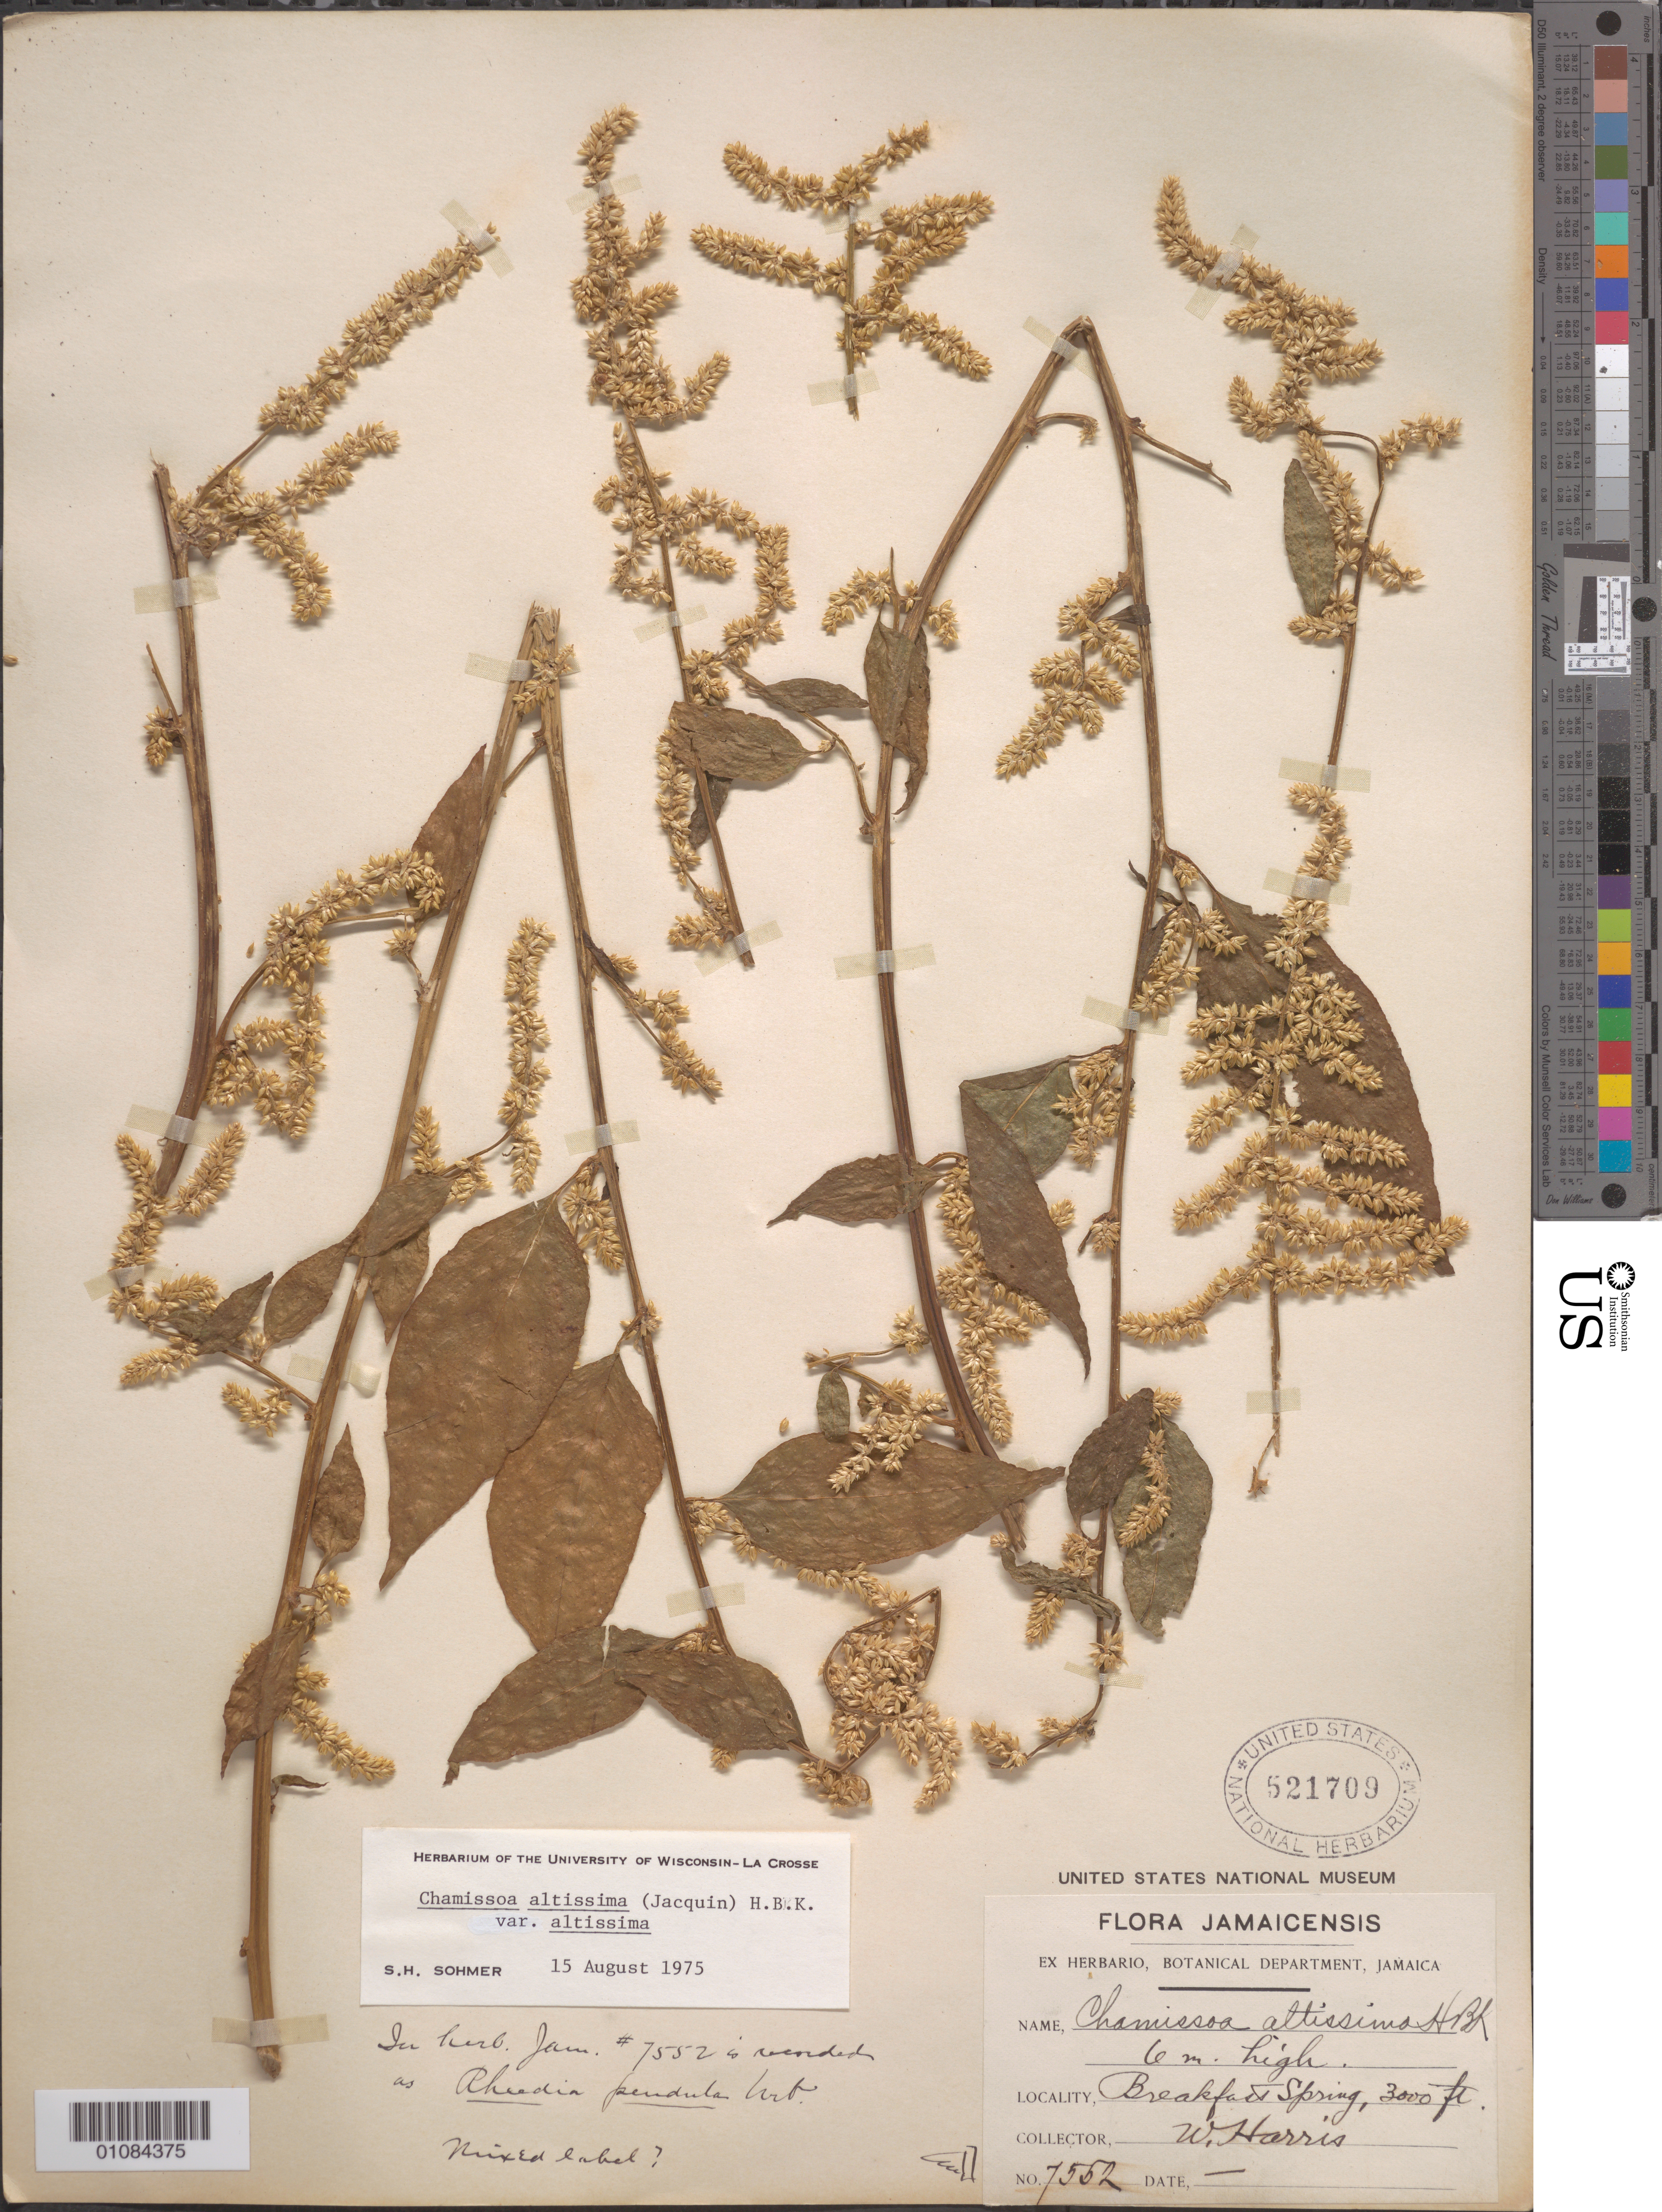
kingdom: Plantae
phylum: Tracheophyta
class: Magnoliopsida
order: Caryophyllales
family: Amaranthaceae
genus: Chamissoa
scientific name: Chamissoa altissima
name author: (Jacq.) Kunth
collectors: W. Harris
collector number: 7552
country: Jamaica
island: Jamaica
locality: Breakfast Spring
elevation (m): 914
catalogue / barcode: US 521709